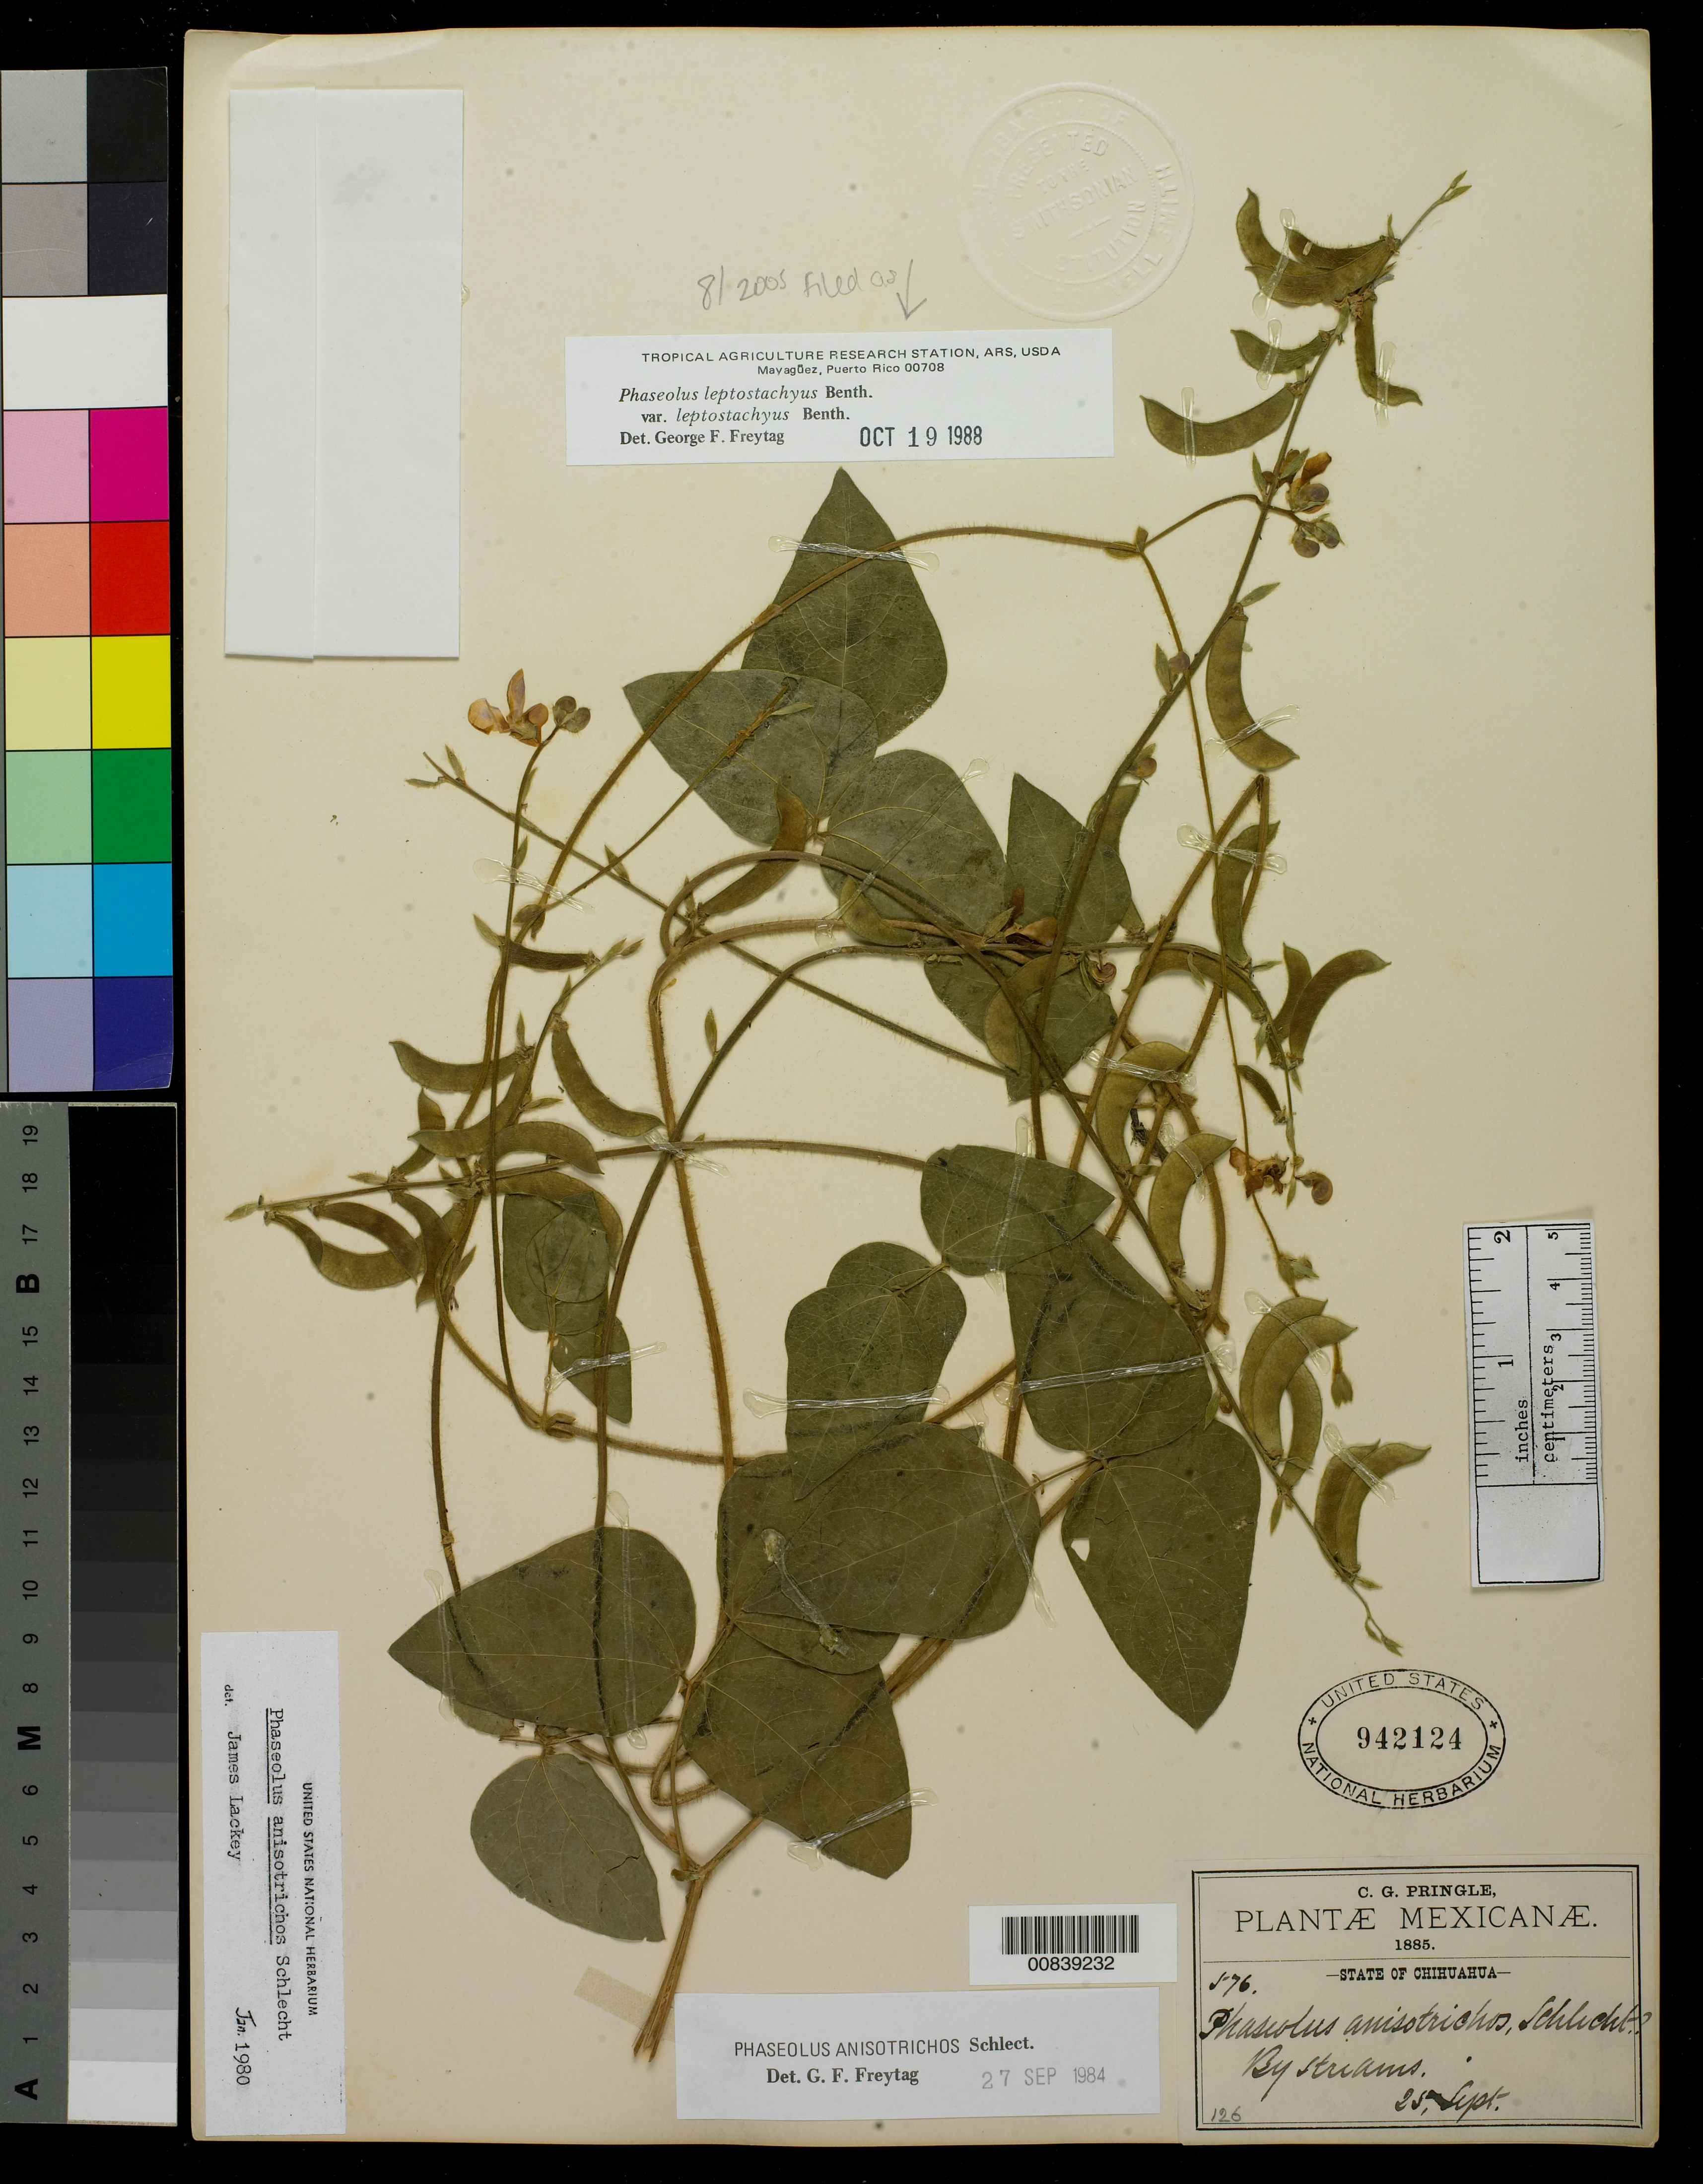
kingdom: Plantae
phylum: Tracheophyta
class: Magnoliopsida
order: Fabales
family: Fabaceae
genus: Phaseolus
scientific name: Phaseolus leptostachyus var. leptostachyus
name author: Benth.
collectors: C. G. Pringle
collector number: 576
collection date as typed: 25 Sep 1885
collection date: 1885-09-25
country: Mexico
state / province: Chihuahua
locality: Chihuahua.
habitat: By streams.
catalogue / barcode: US 942124